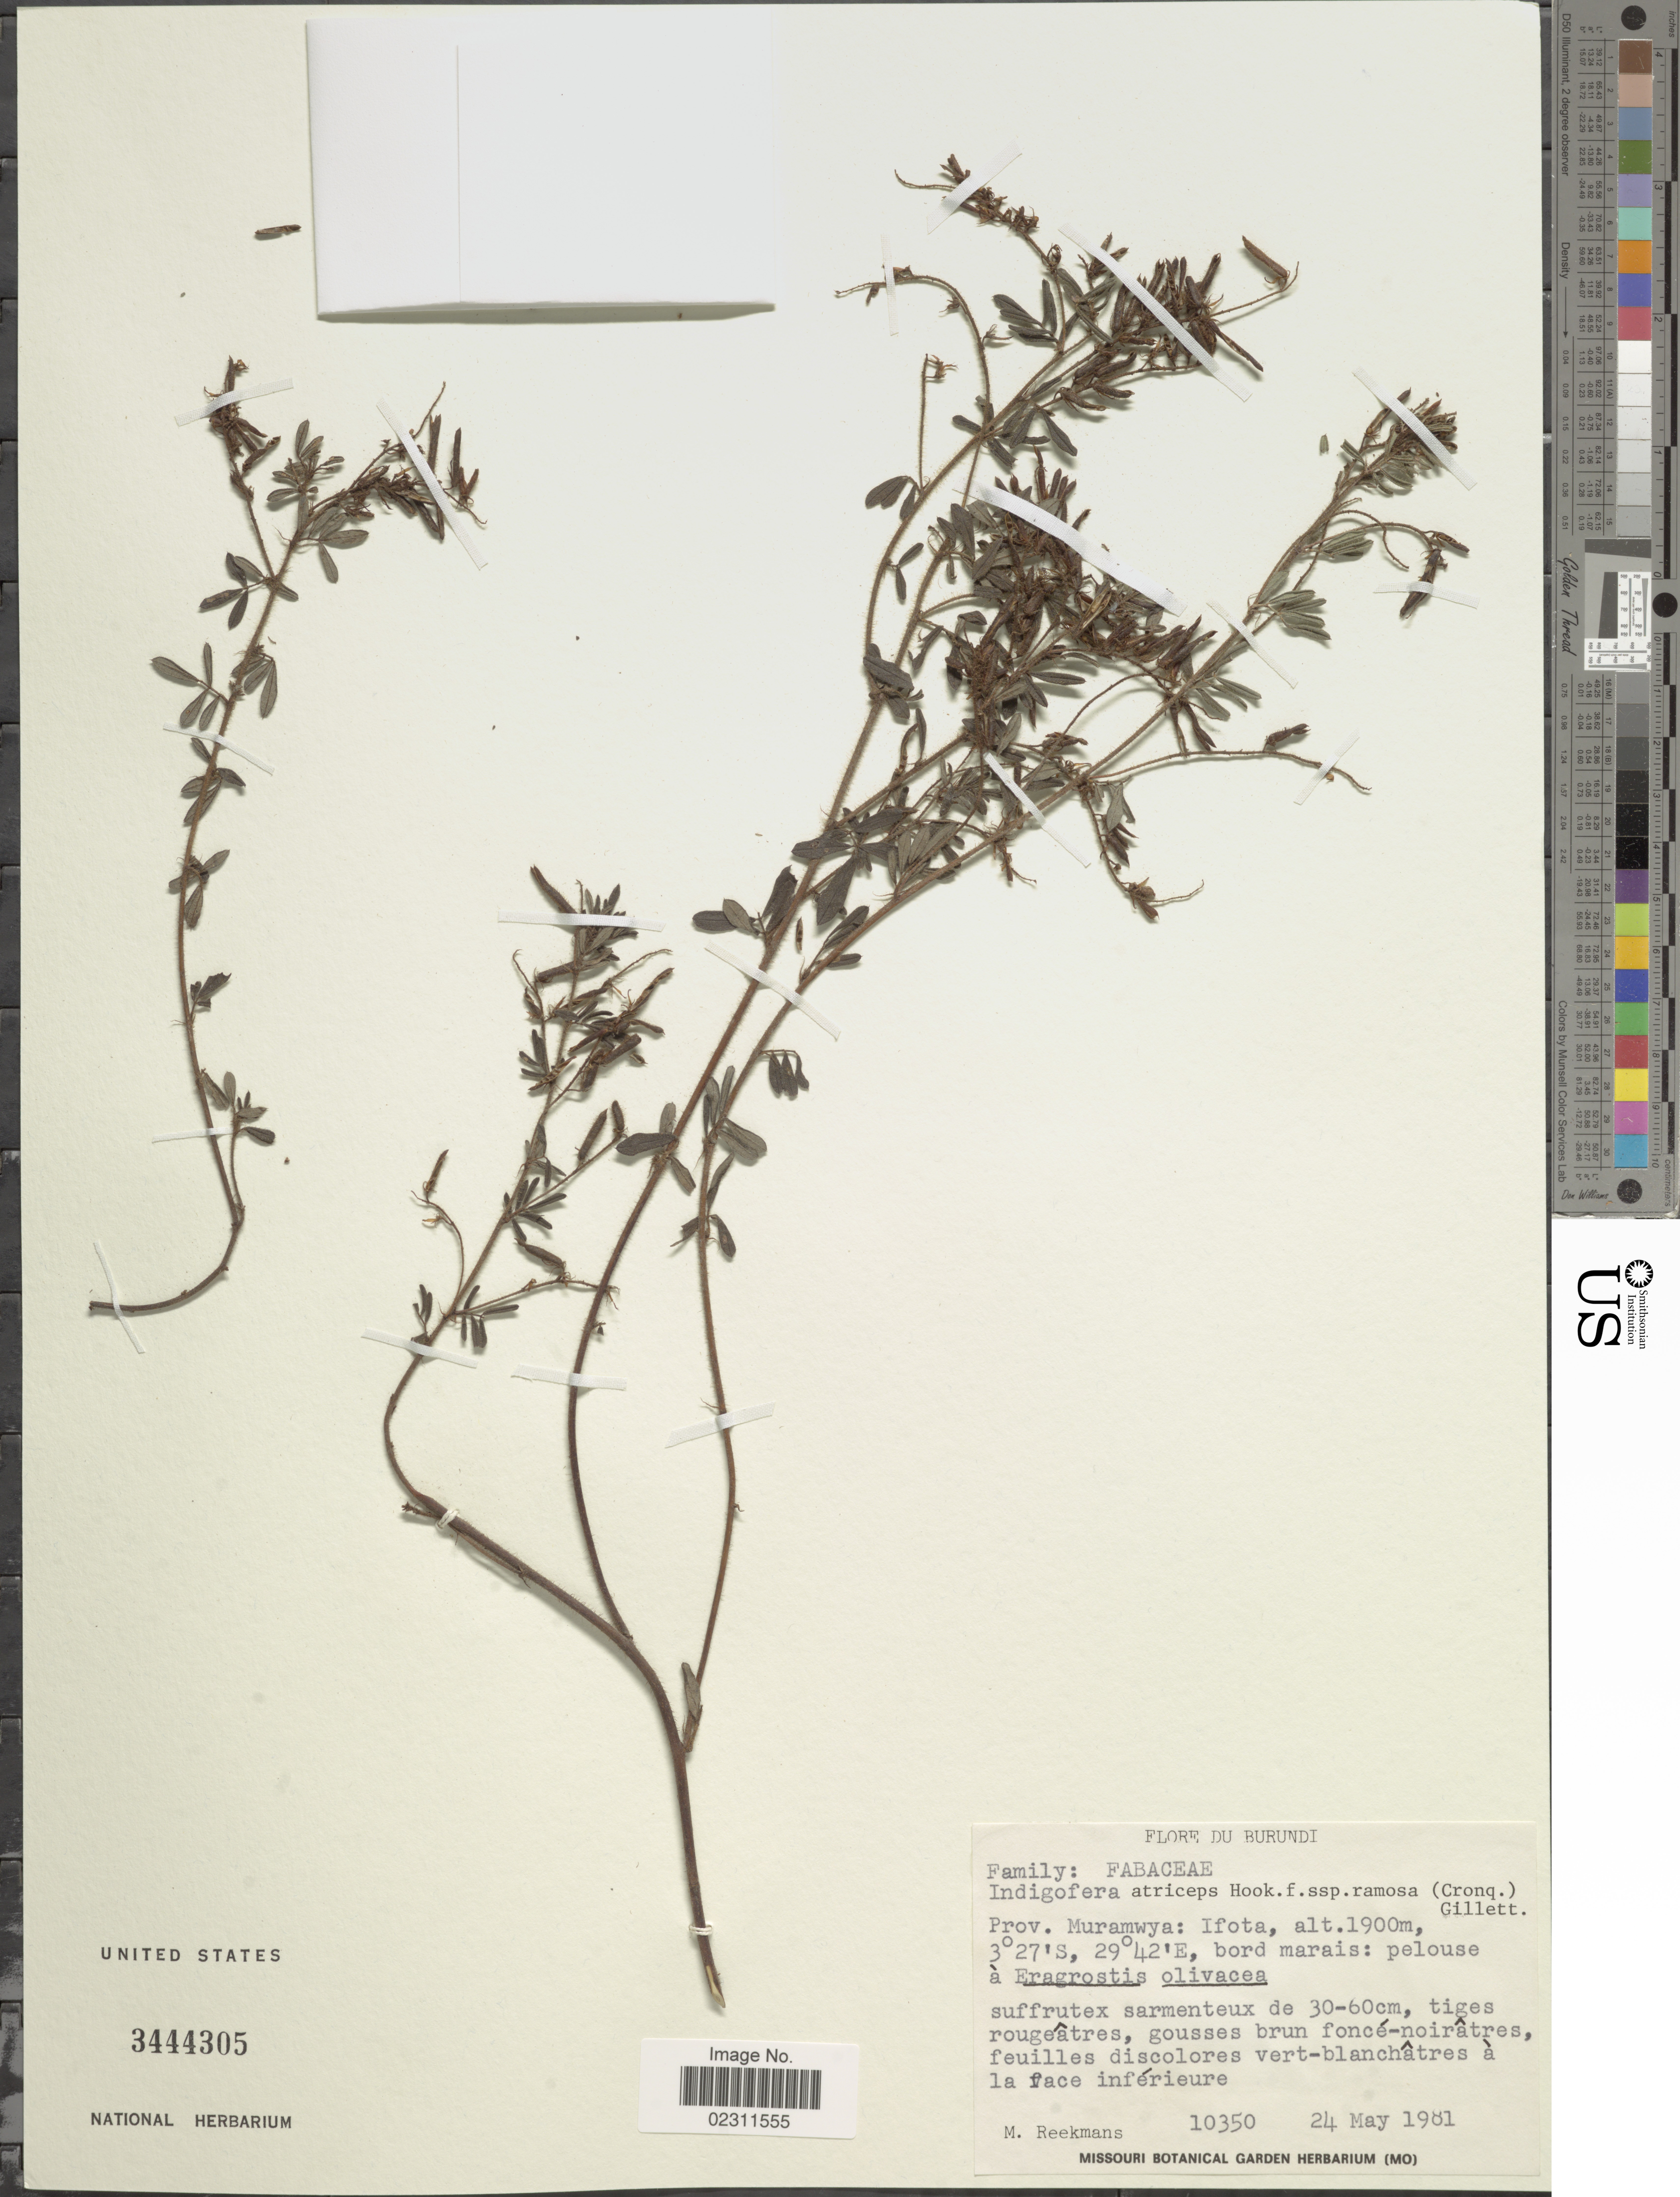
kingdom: Plantae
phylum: Tracheophyta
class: Magnoliopsida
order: Fabales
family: Fabaceae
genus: Indigofera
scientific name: Indigofera atriceps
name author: Hook. f.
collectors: M. Reekmans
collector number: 10350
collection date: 1981-05-14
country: Burundi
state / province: Muramvya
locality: Ifota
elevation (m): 1900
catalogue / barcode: US 3444305